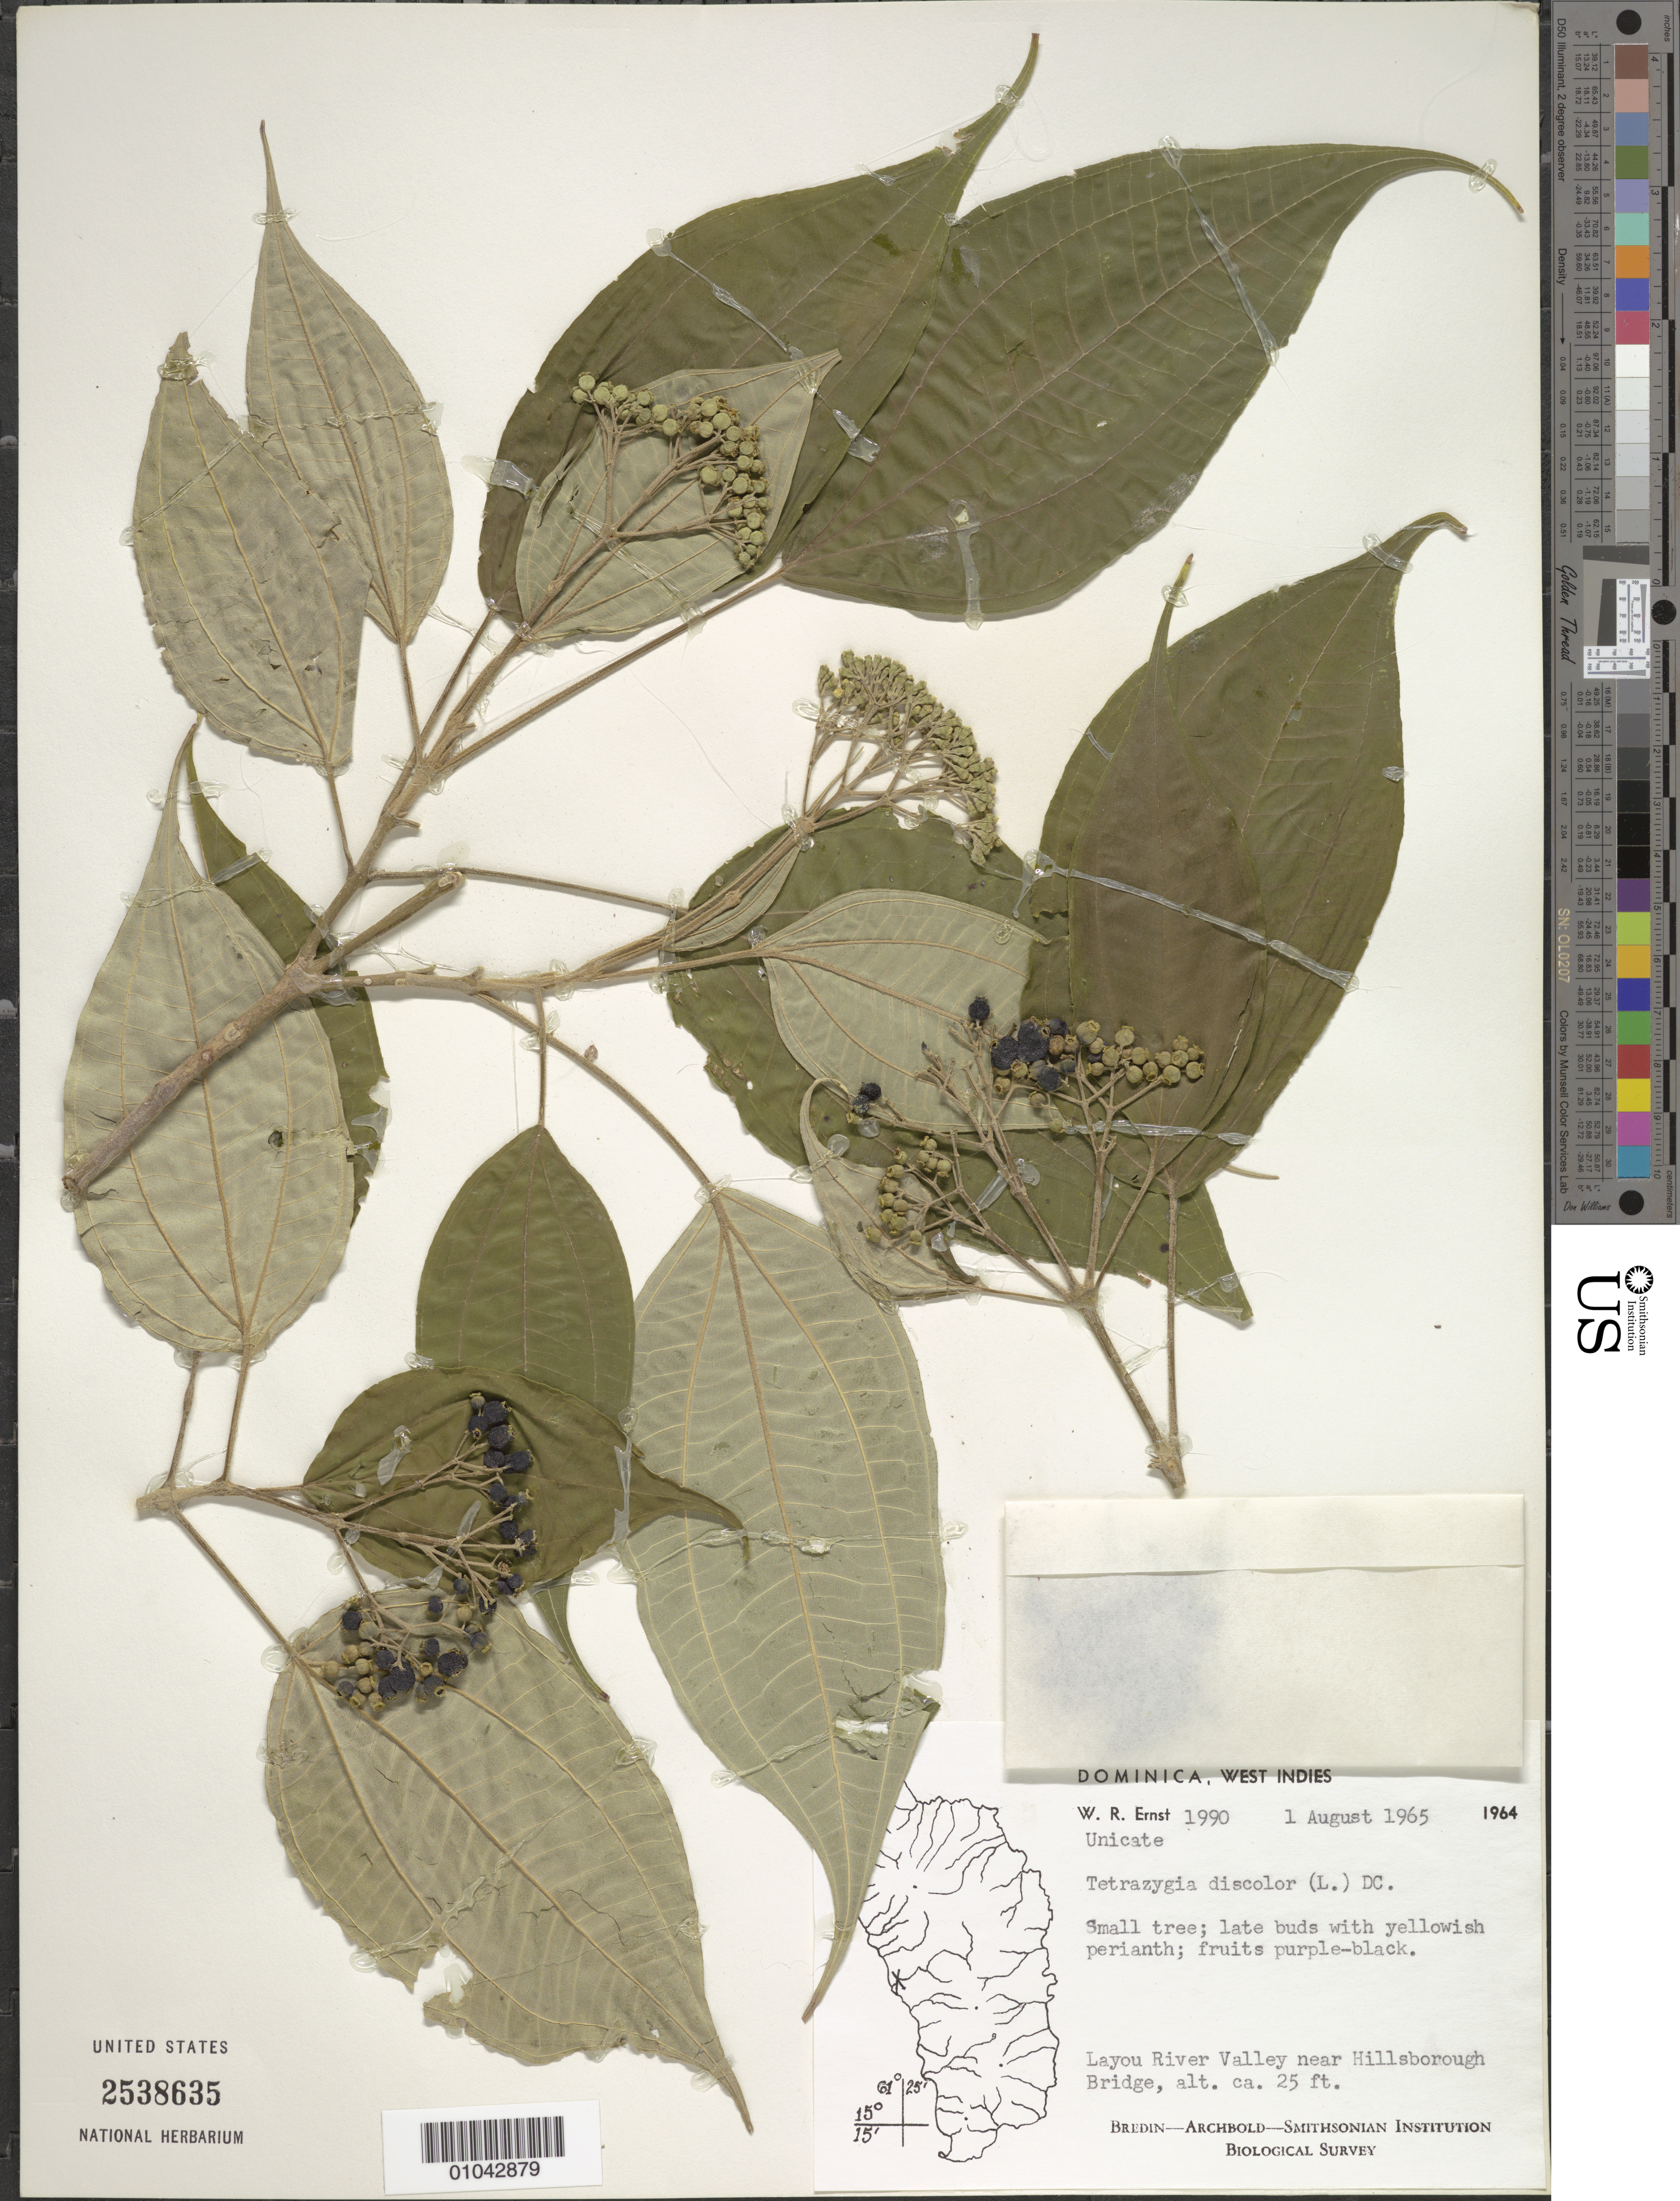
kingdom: Plantae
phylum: Tracheophyta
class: Magnoliopsida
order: Myrtales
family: Melastomataceae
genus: Tetrazygia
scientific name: Tetrazygia discolor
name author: (L.) DC.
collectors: W. R. Ernst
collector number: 1990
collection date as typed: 01 Aug 1964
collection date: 1964-08-01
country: Dominica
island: Dominica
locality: Layou River Valley near hillsborough Bridge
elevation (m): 8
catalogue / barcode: US 2538635